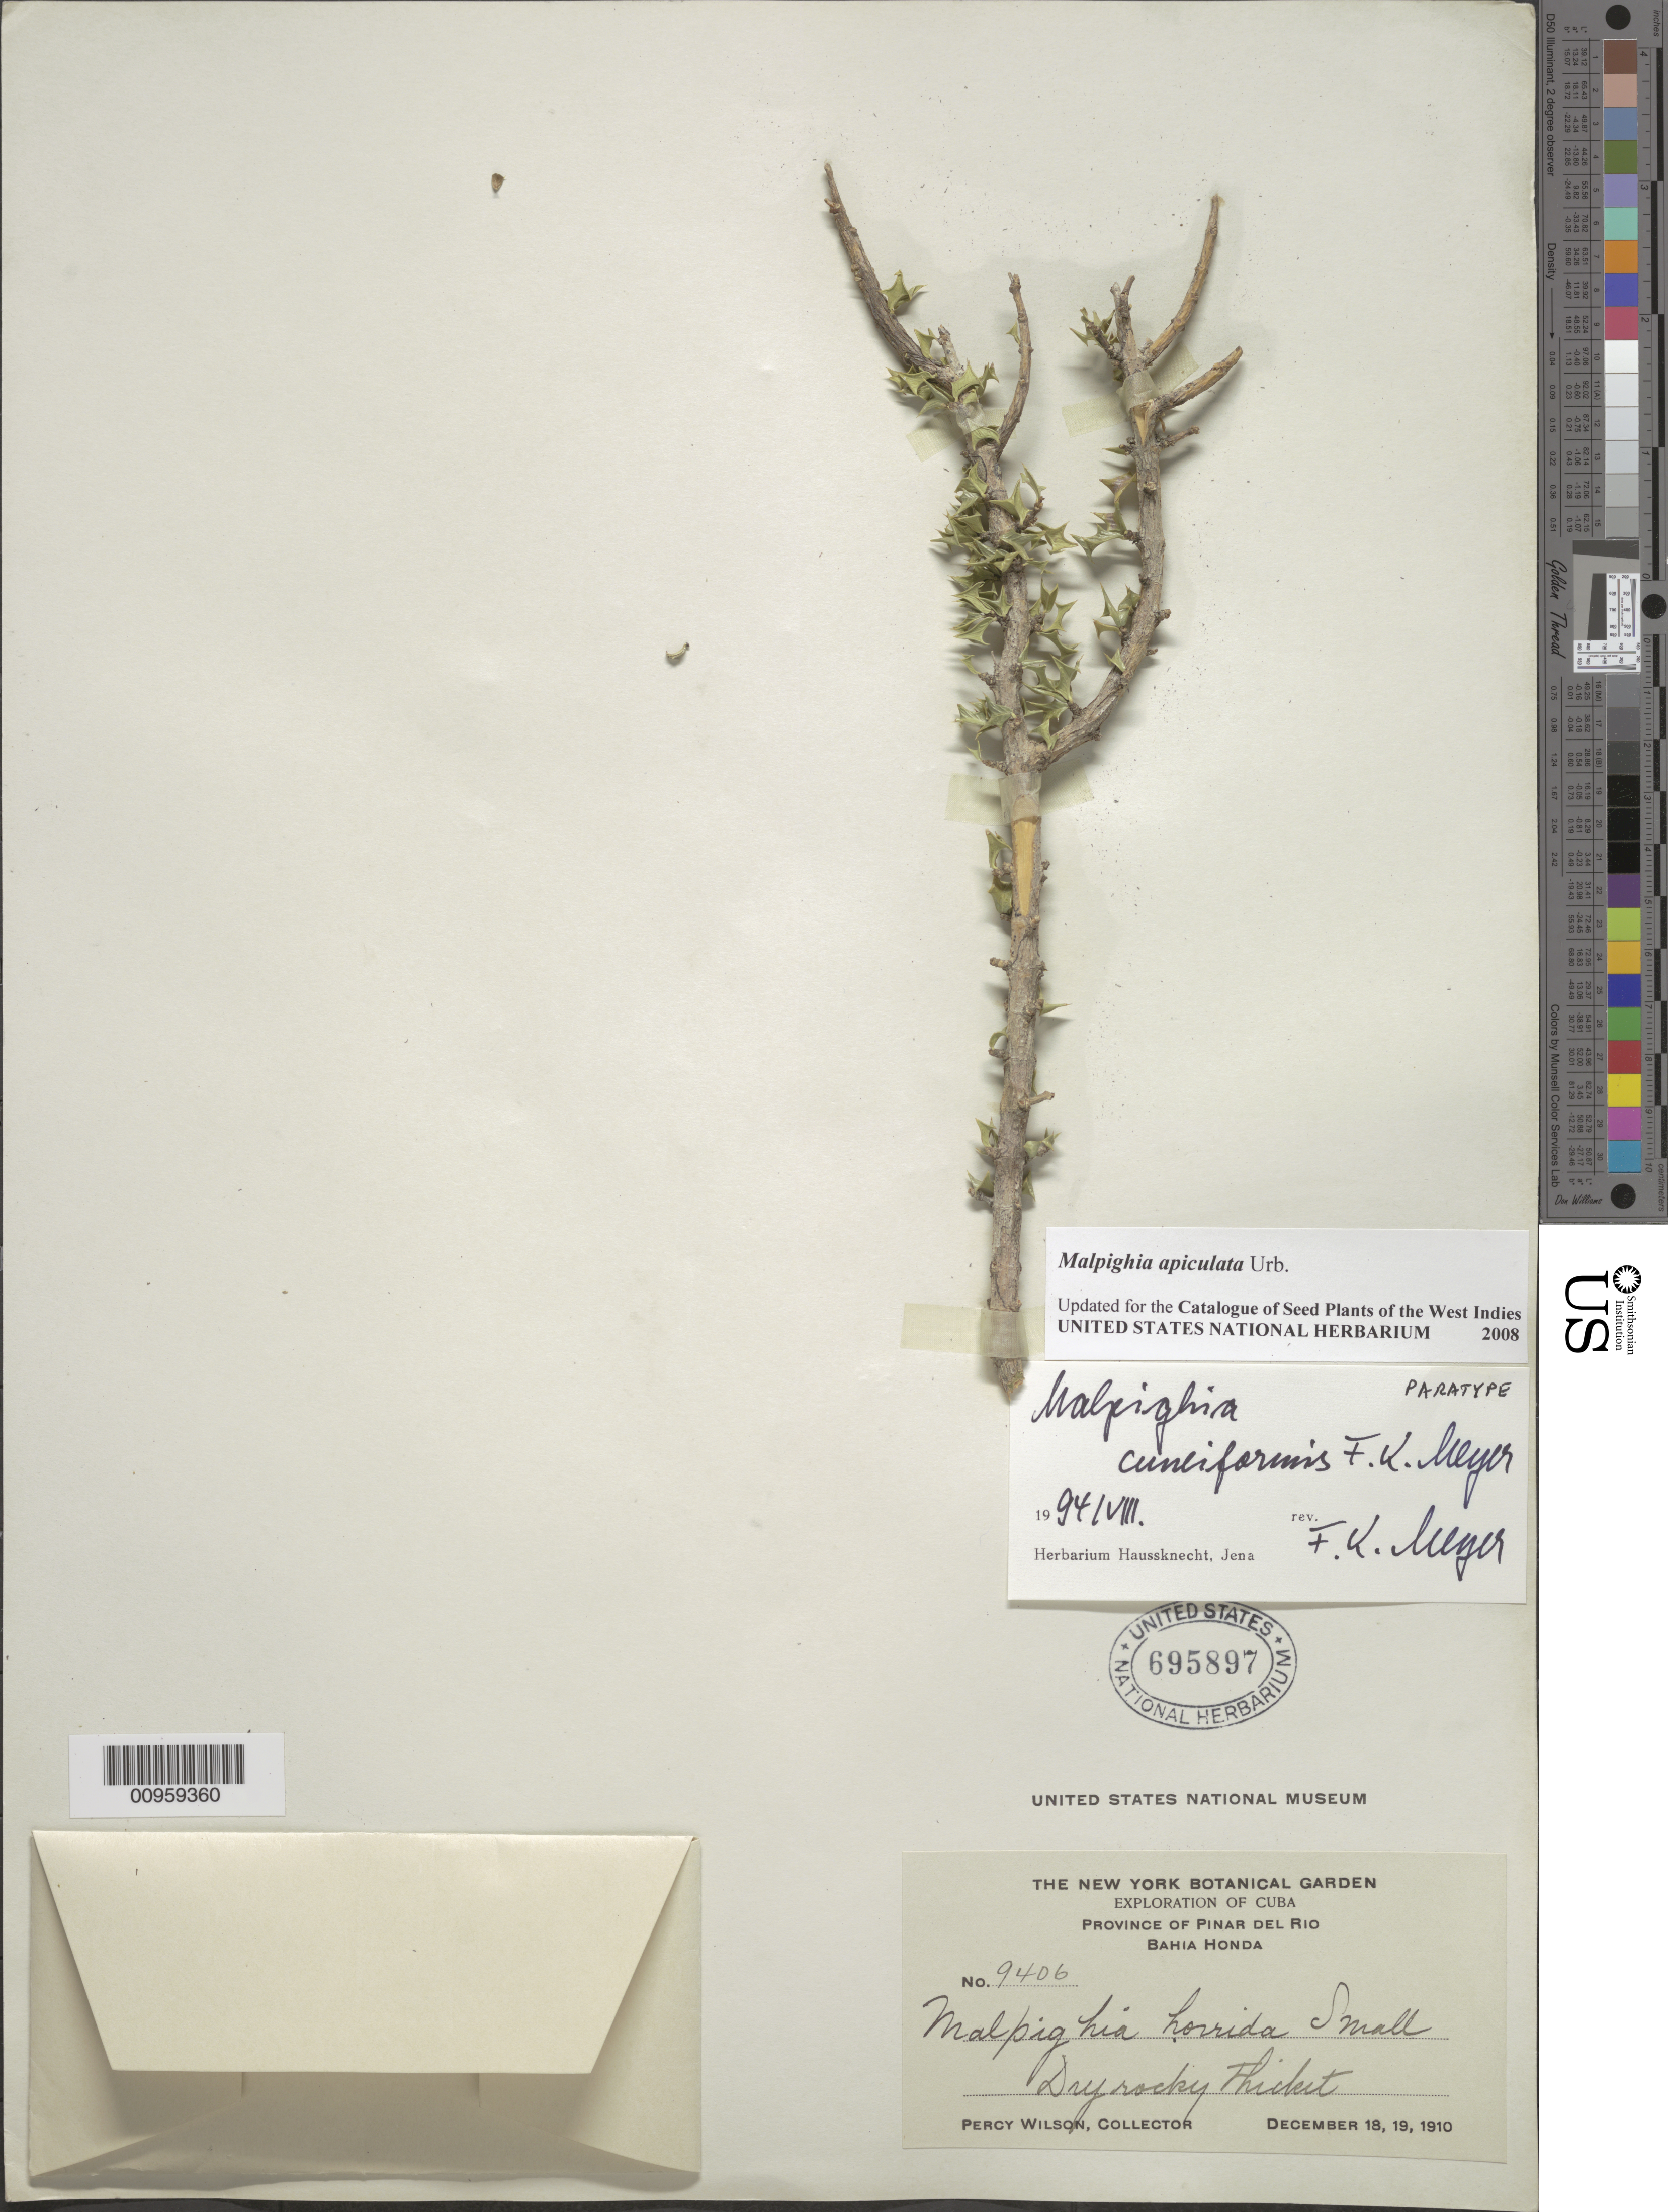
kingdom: Plantae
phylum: Tracheophyta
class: Magnoliopsida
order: Malpighiales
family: Malpighiaceae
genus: Malpighia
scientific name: Malpighia apiculata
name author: Urb.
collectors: P. Wilson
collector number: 9406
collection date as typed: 18 Dec 1910 to 19 Dec 1910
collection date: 1910-12-18/1910-12-19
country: Cuba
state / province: Pinar del Rio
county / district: Dry forest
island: Cuba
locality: Bahia Honda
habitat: Dry rocky thicket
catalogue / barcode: US 695897